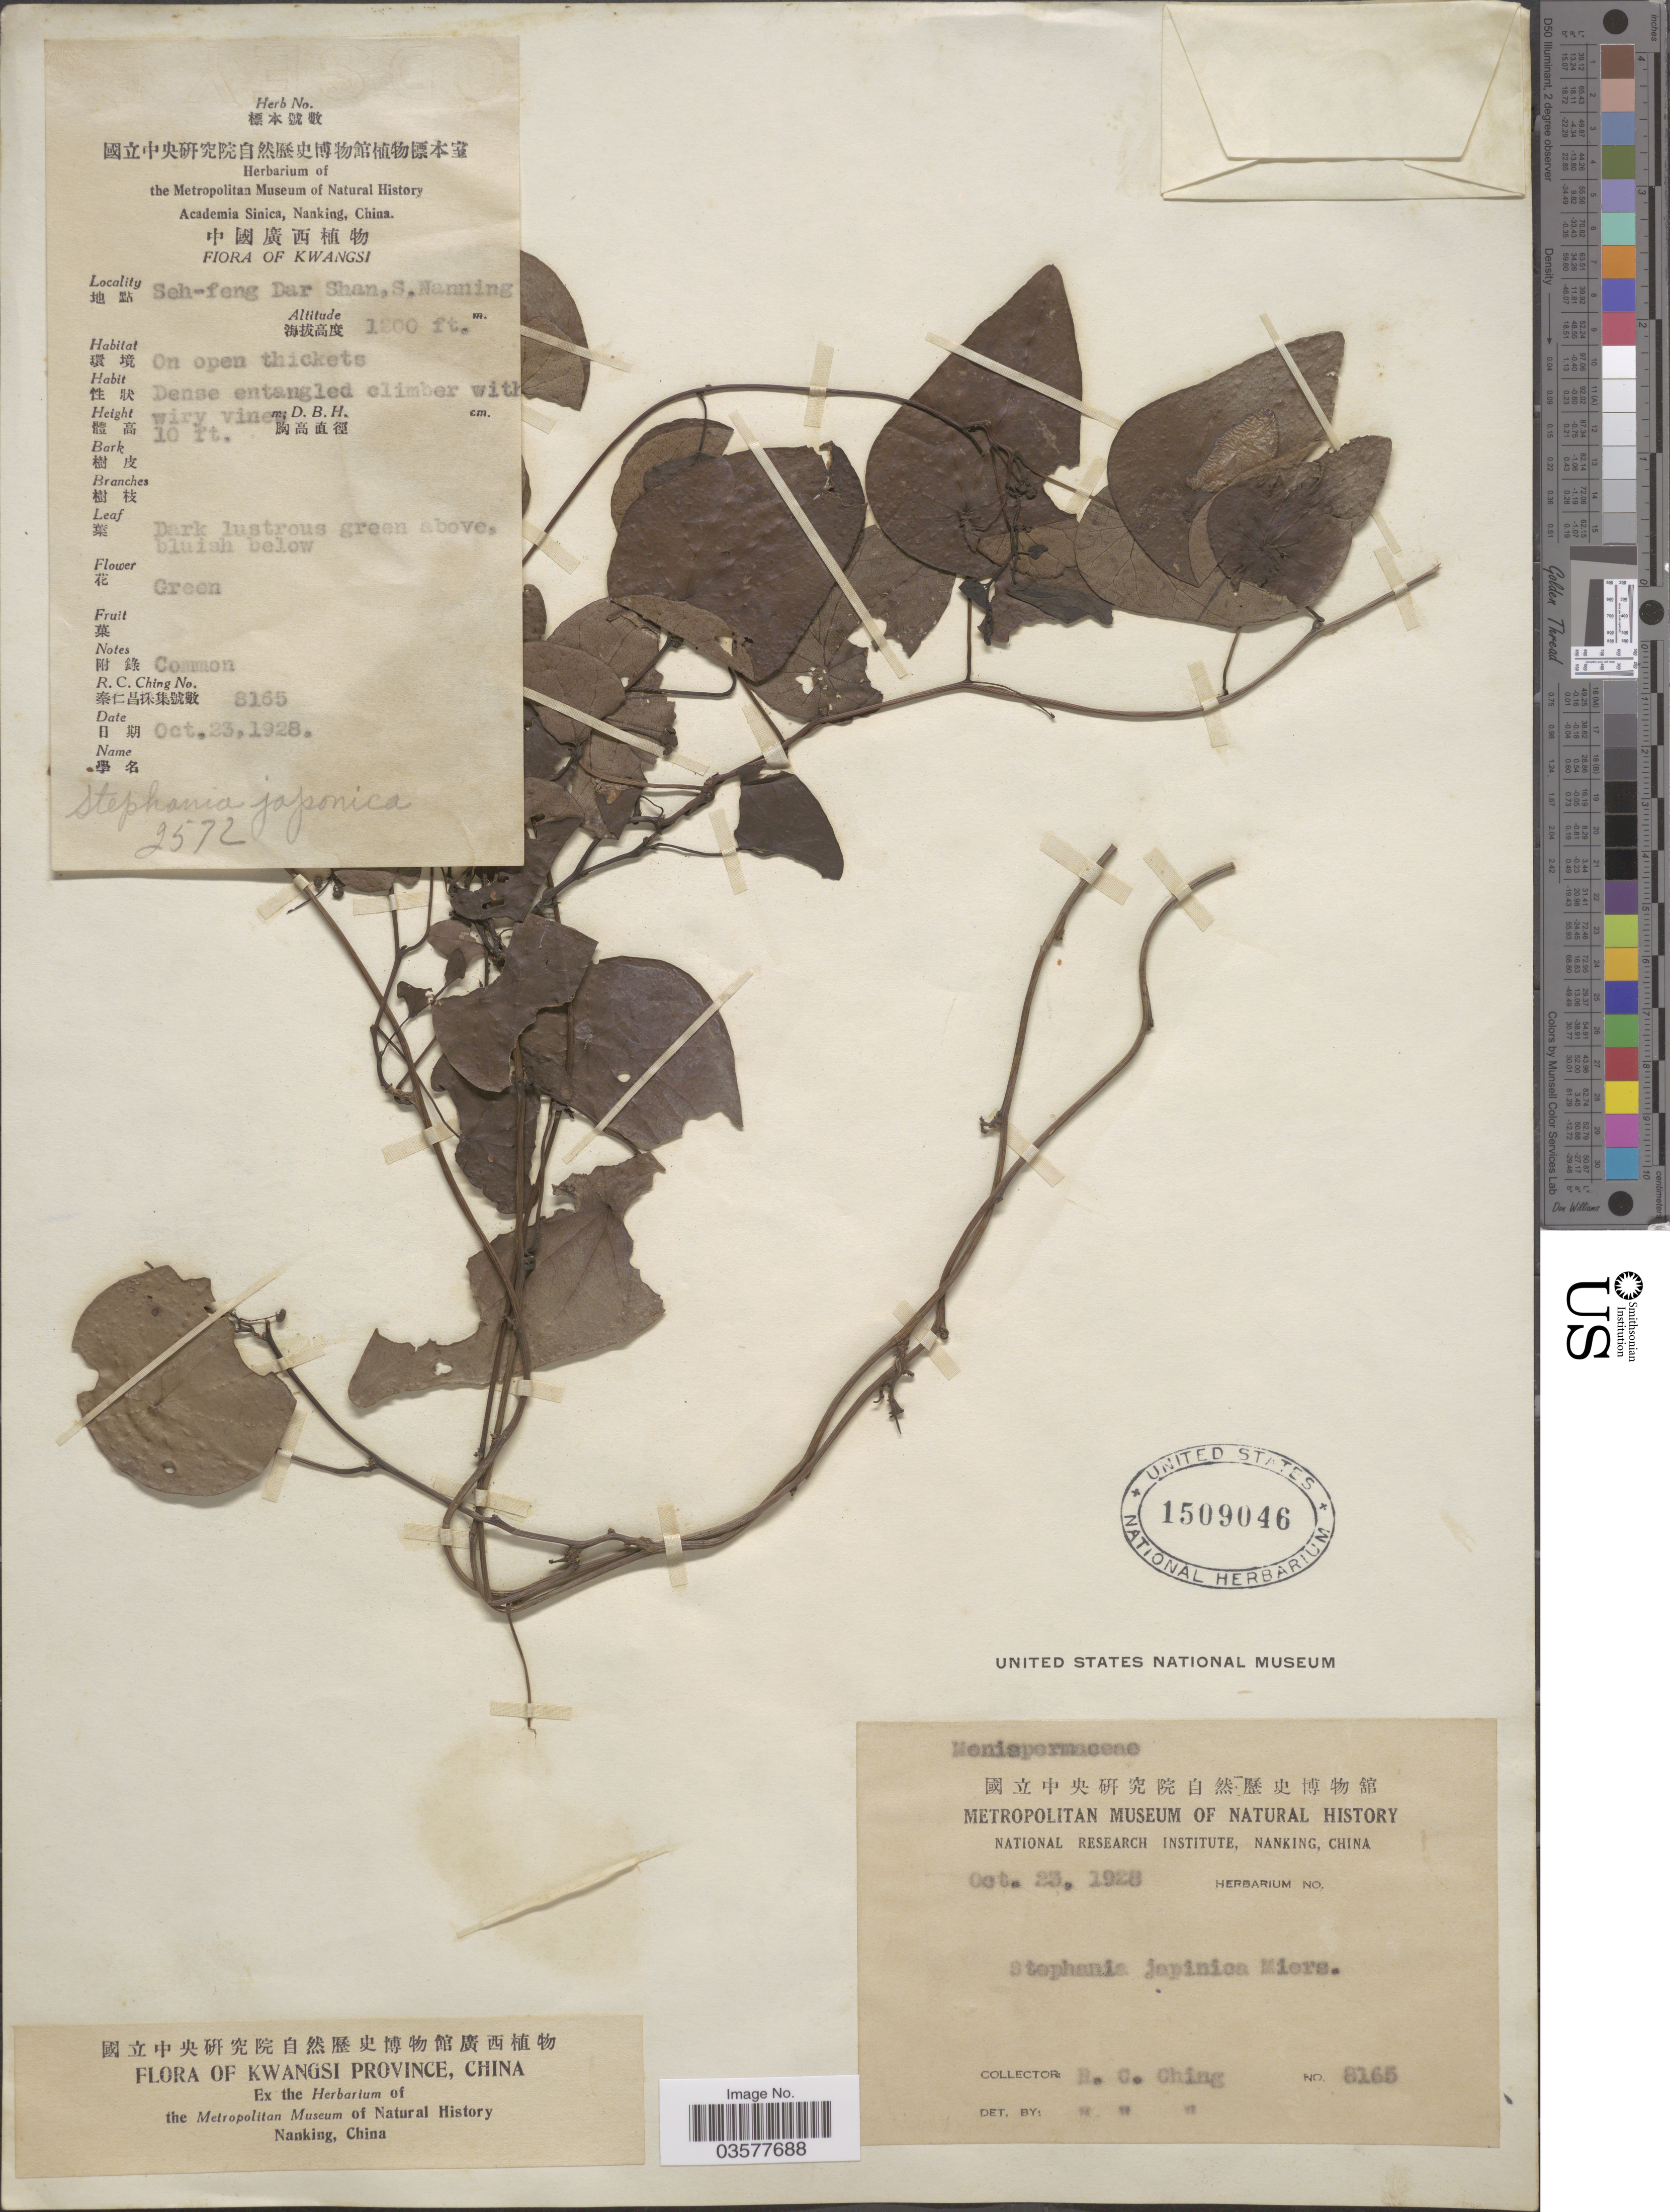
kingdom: Plantae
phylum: Tracheophyta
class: Magnoliopsida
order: Ranunculales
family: Menispermaceae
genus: Stephania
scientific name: Stephania japonica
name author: (Thunb.) Miers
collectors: R. C. Ching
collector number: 8165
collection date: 1928-10-23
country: China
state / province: Guangxi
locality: Kwangsi Province. Seh-feng Dar Shan, S. Nanning.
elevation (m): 366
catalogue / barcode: US 1509046